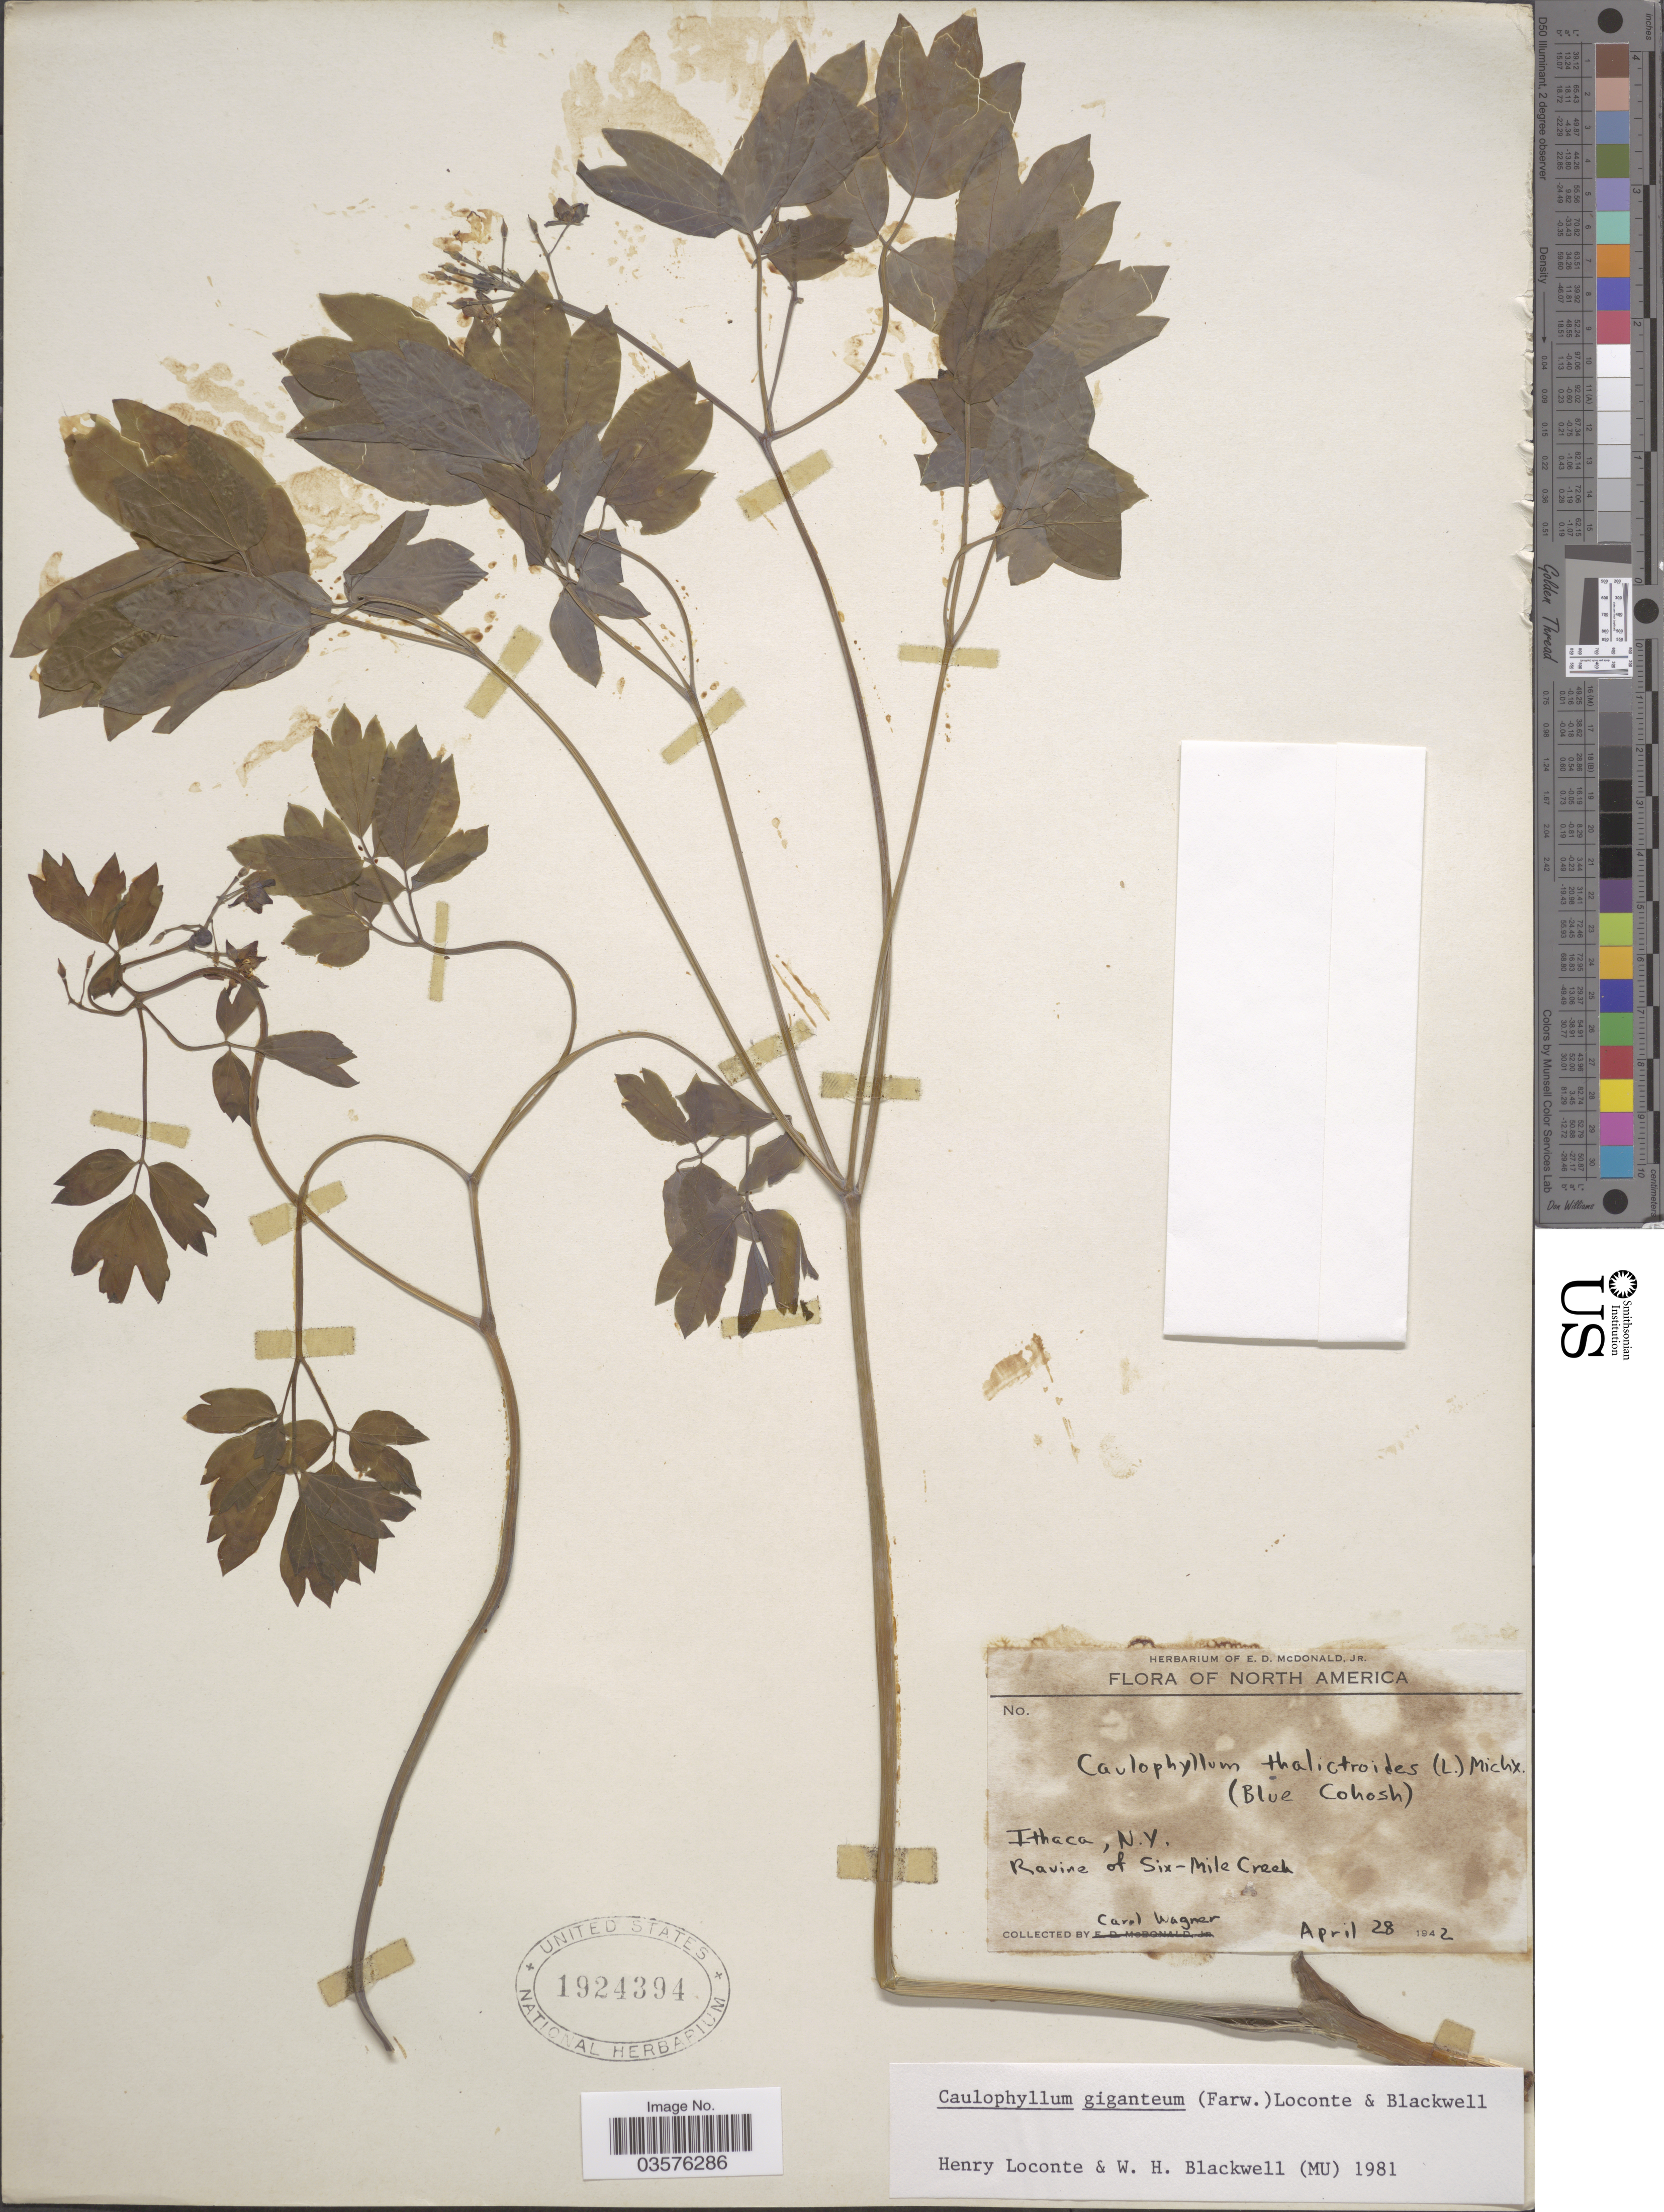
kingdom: Plantae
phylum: Tracheophyta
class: Magnoliopsida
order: Ranunculales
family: Berberidaceae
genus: Caulophyllum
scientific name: Caulophyllum giganteum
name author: (Farw.) Loconte & W.H. Blackw.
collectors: C. Wagner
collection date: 1942-04-28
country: United States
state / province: New York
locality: Ithaca, Ravine of Six-Mile Creek.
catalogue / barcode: US 1924394